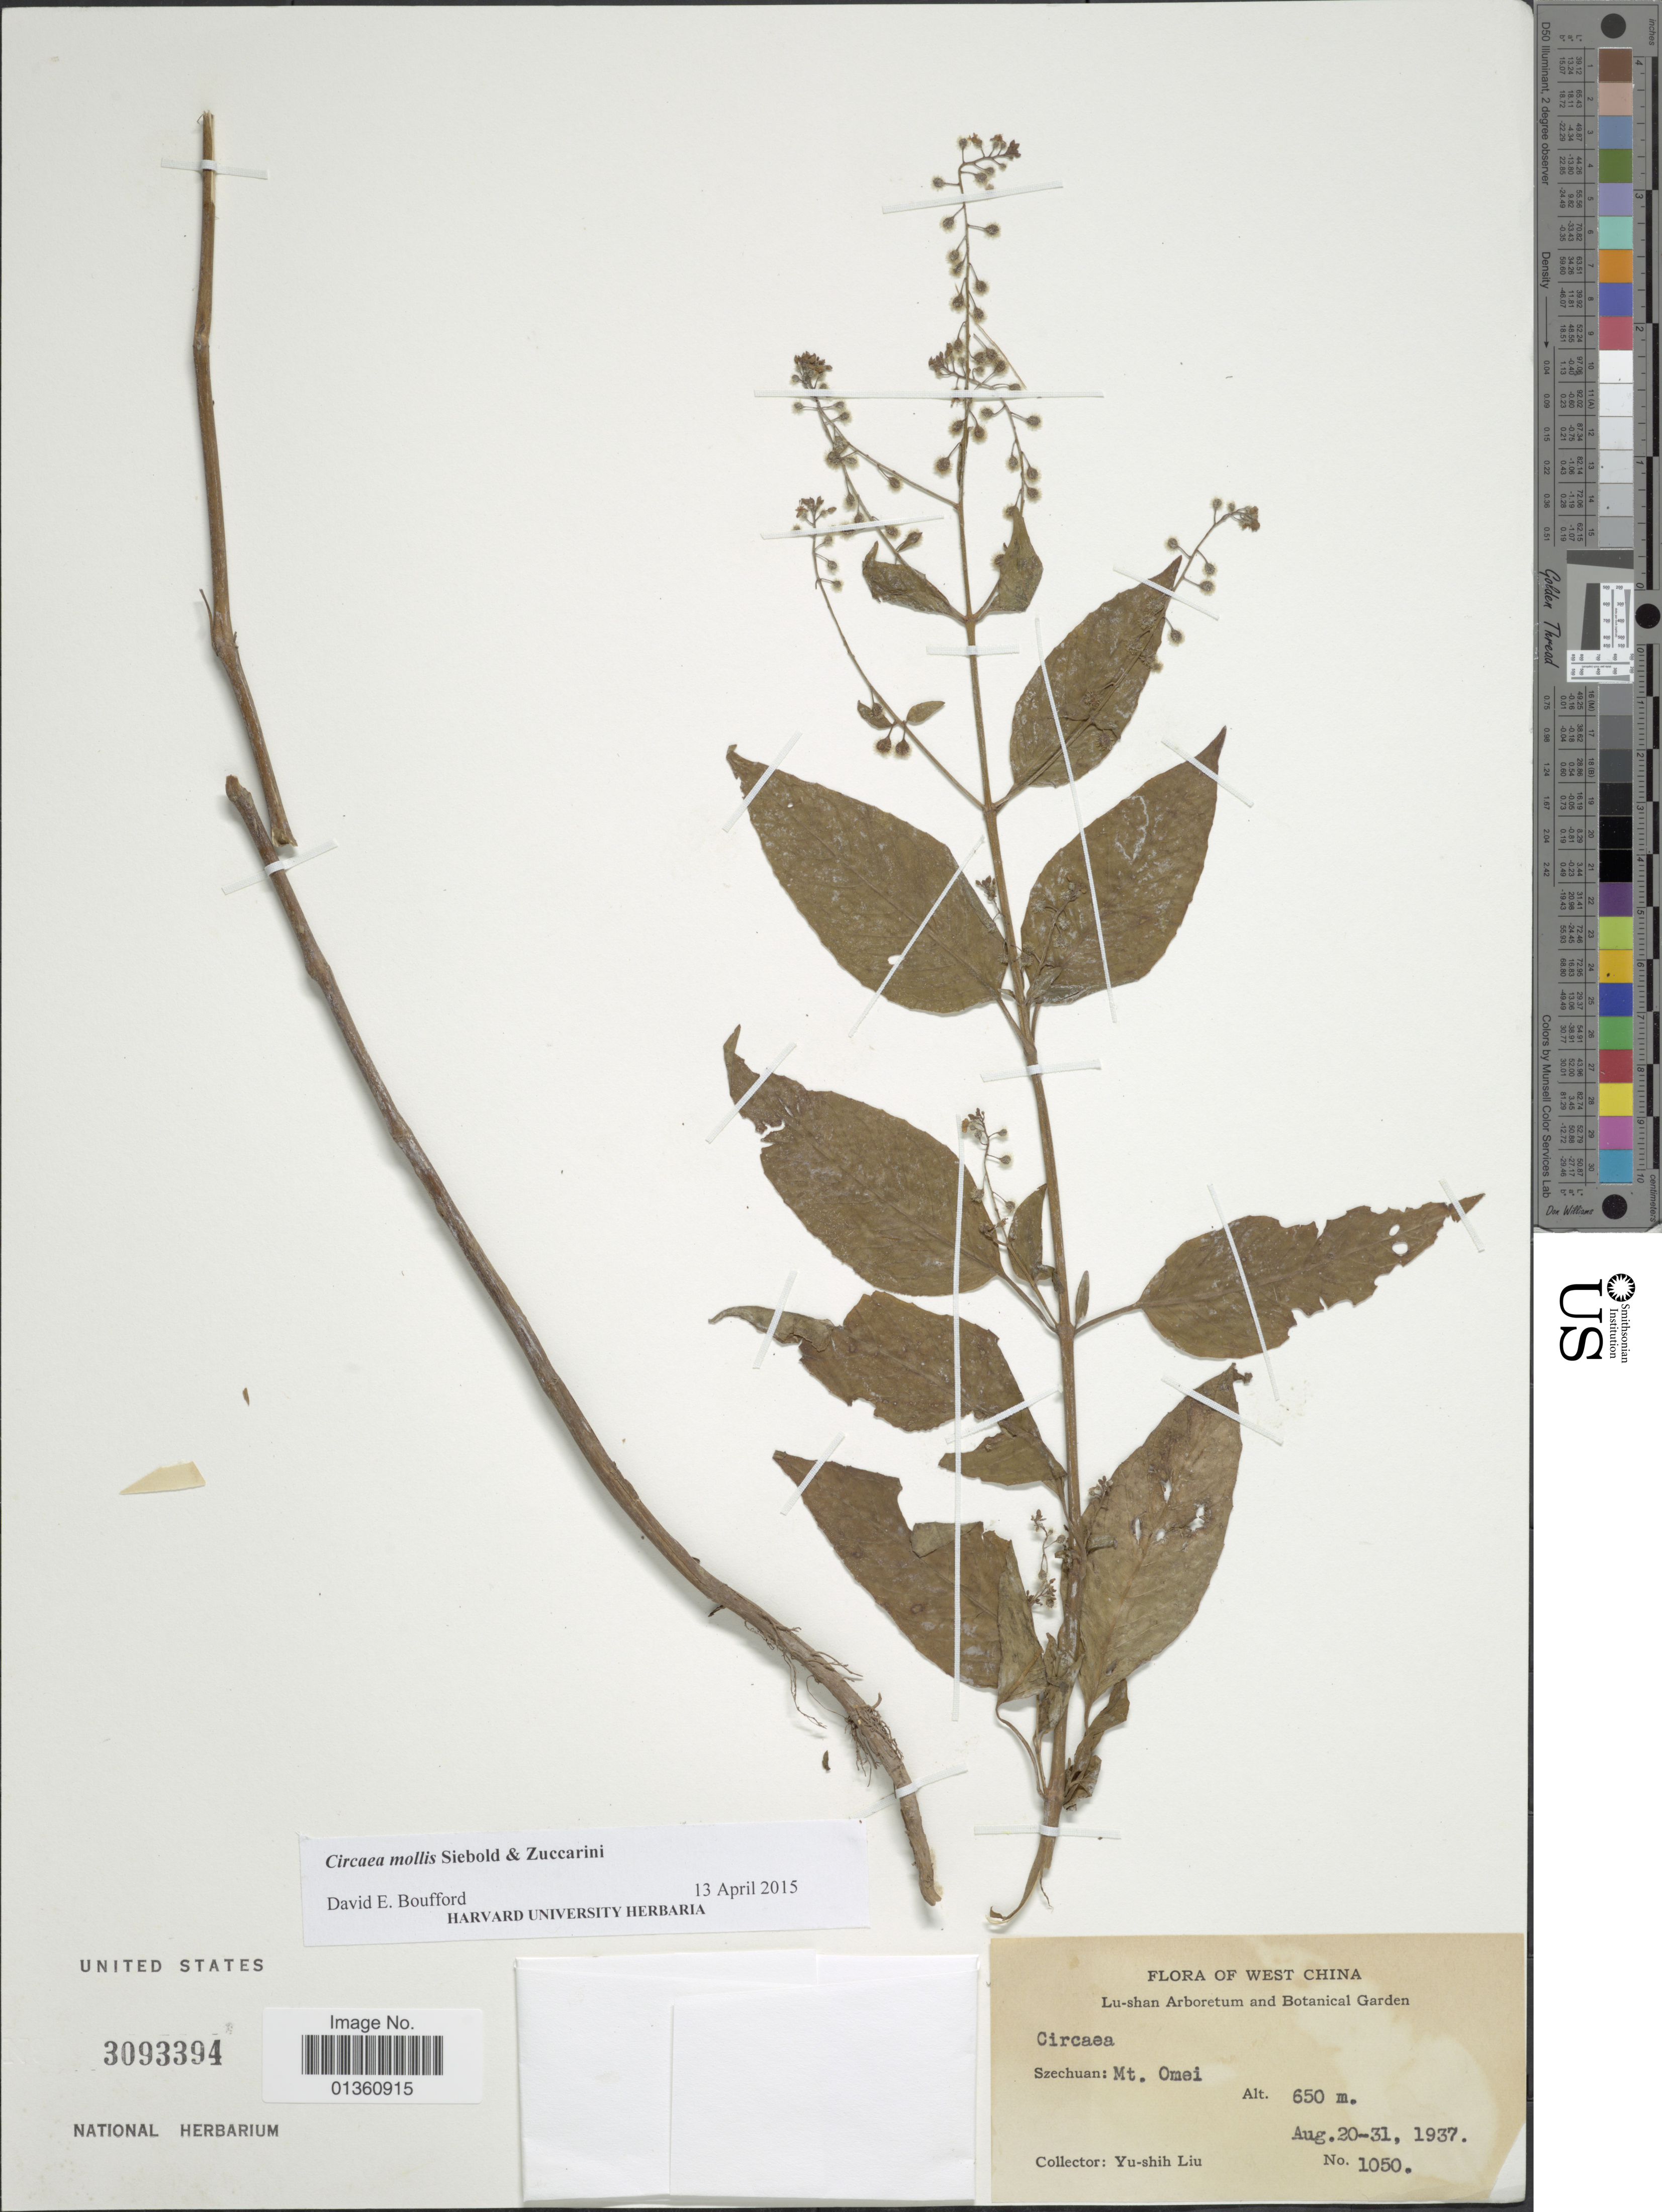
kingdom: Plantae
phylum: Tracheophyta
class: Magnoliopsida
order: Myrtales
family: Onagraceae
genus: Circaea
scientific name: Circaea mollis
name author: Siebold & Zucc.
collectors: Y.-S. Liu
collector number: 1050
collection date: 1937-08-20/1937-08-31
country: China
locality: West China. Szechuan: Mt. Omei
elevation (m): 650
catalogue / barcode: US 3093394